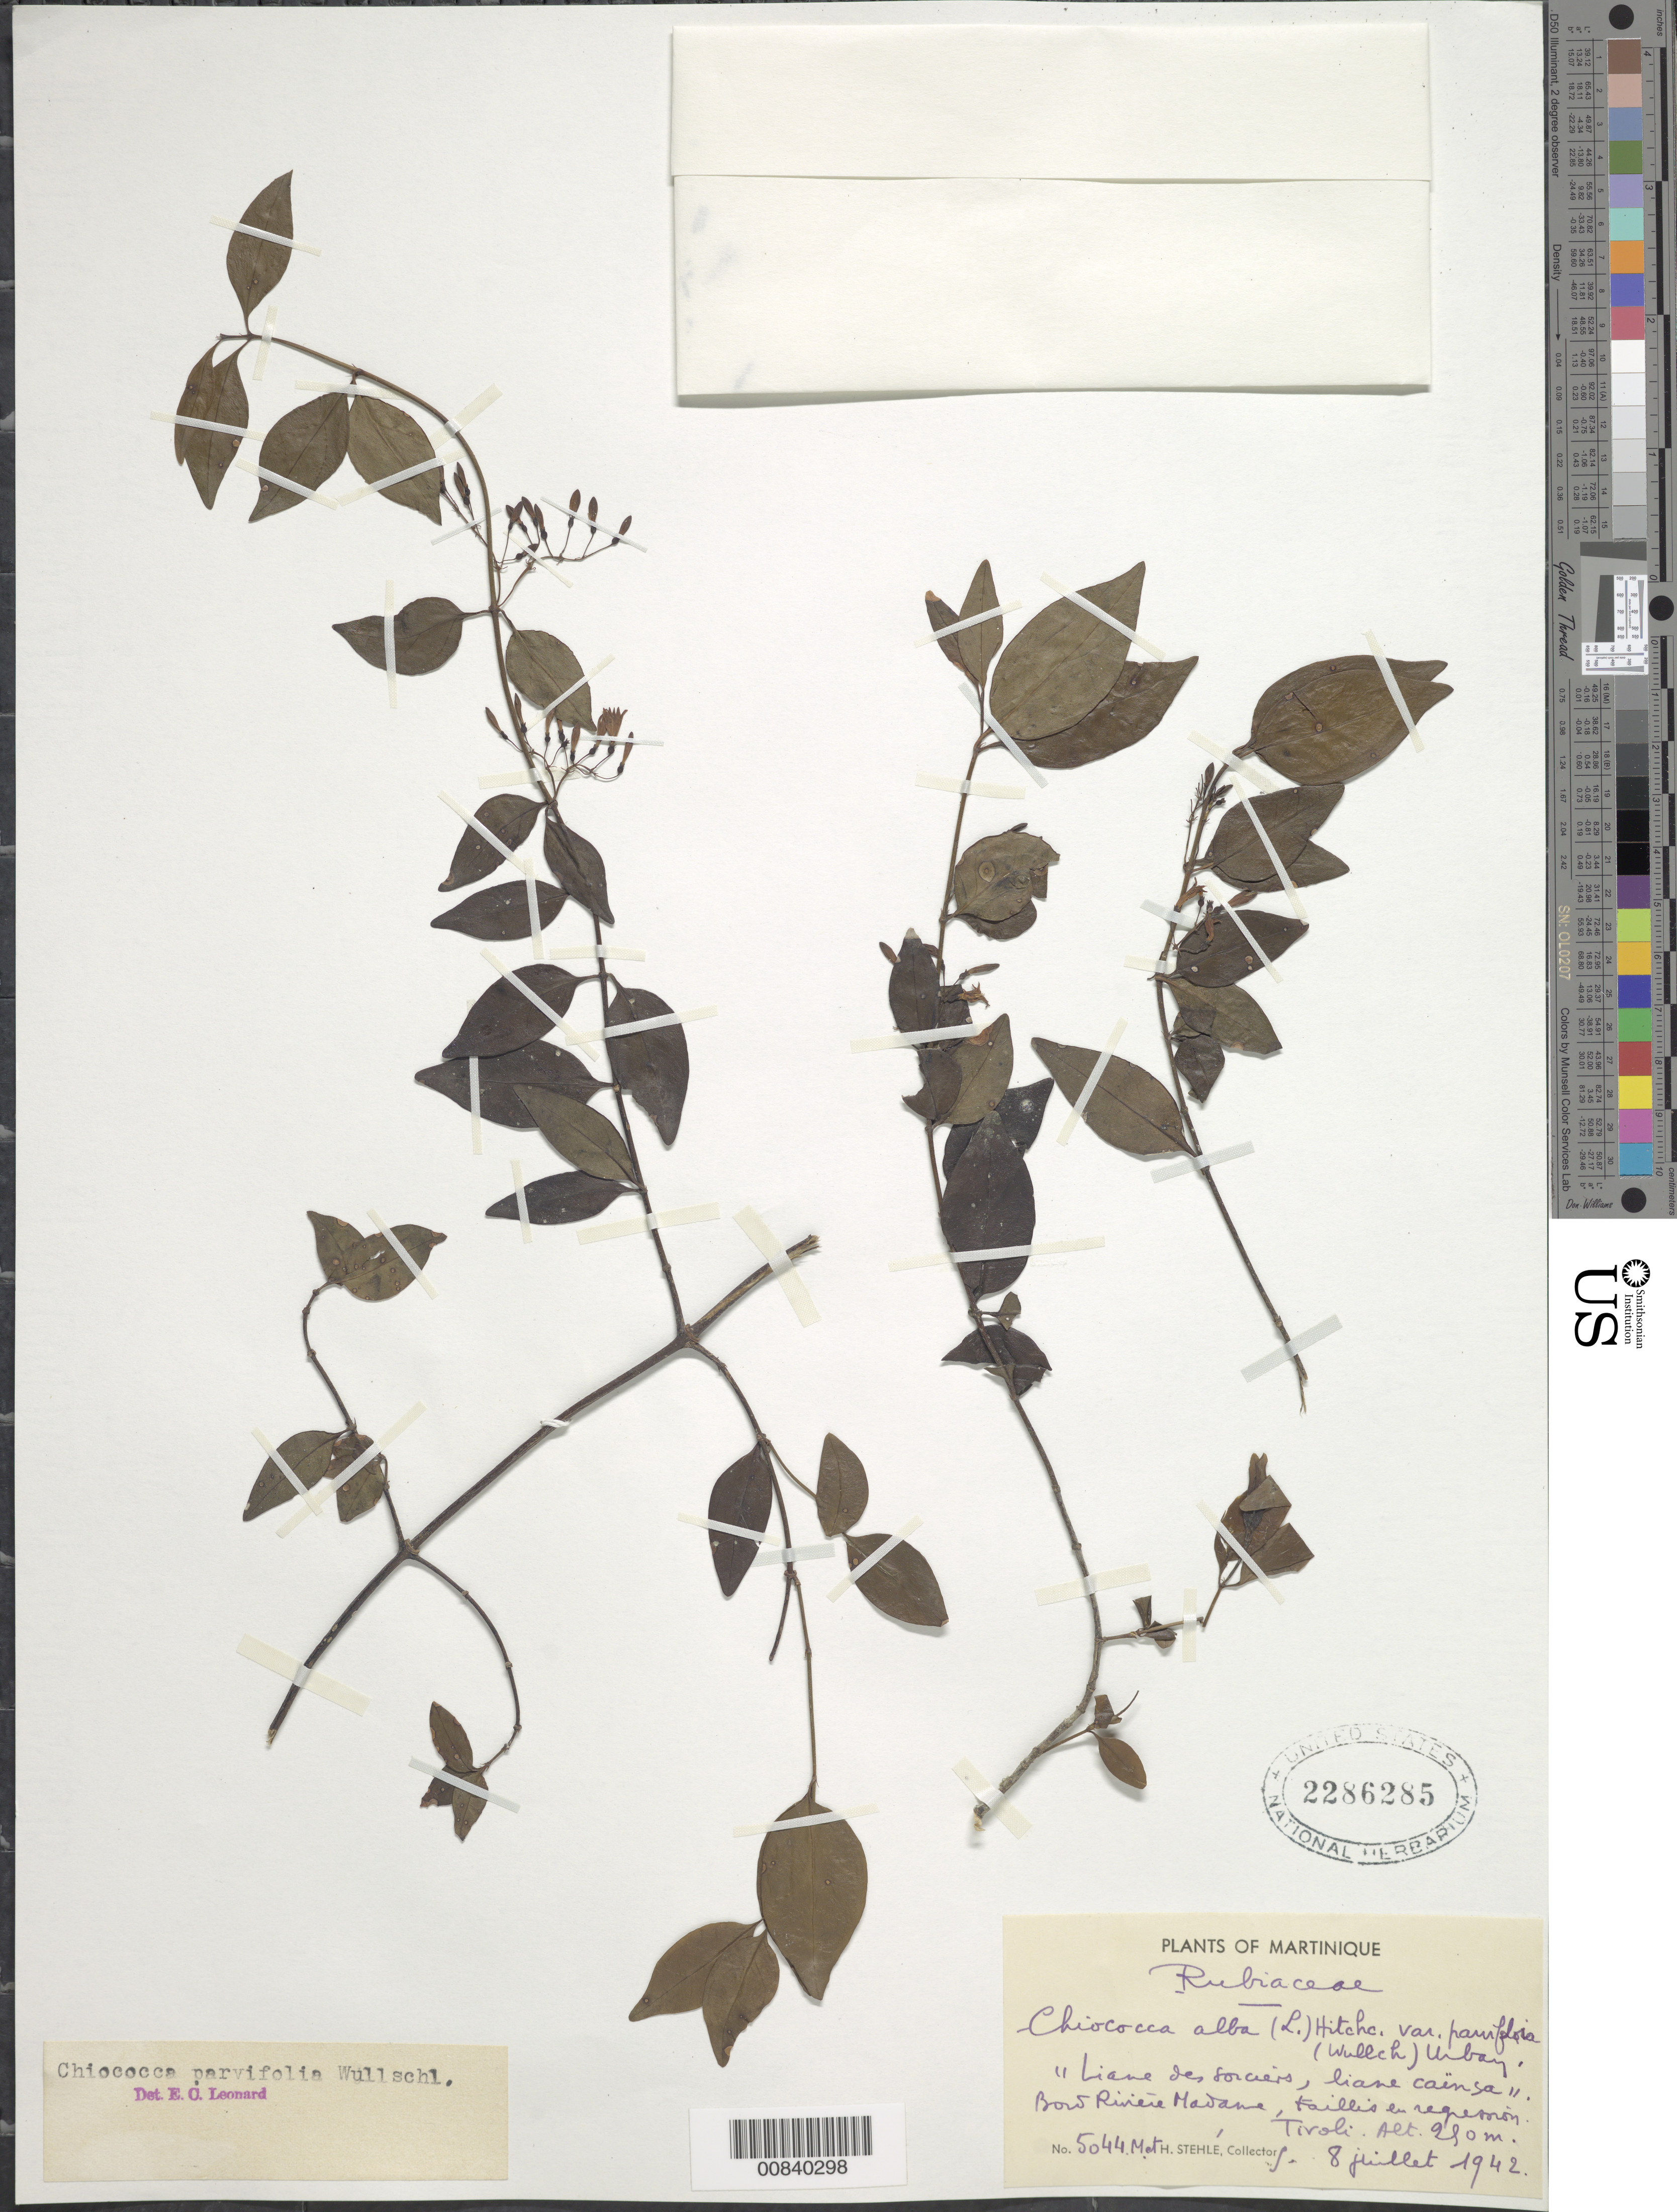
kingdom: Plantae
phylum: Tracheophyta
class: Magnoliopsida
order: Gentianales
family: Rubiaceae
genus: Chiococca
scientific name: Chiococca alba subsp. alba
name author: (L.) Hitchc.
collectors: H. Stehlé & M. Stehlé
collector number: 5044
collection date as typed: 08 Jul 1942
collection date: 1942-07-08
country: Guadeloupe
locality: Bord Rivière Madame. Tivoli.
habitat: Taillis (coppice) en regression, edge of river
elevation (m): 280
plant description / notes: Common name: Liane des sorciers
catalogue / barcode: US 2286285